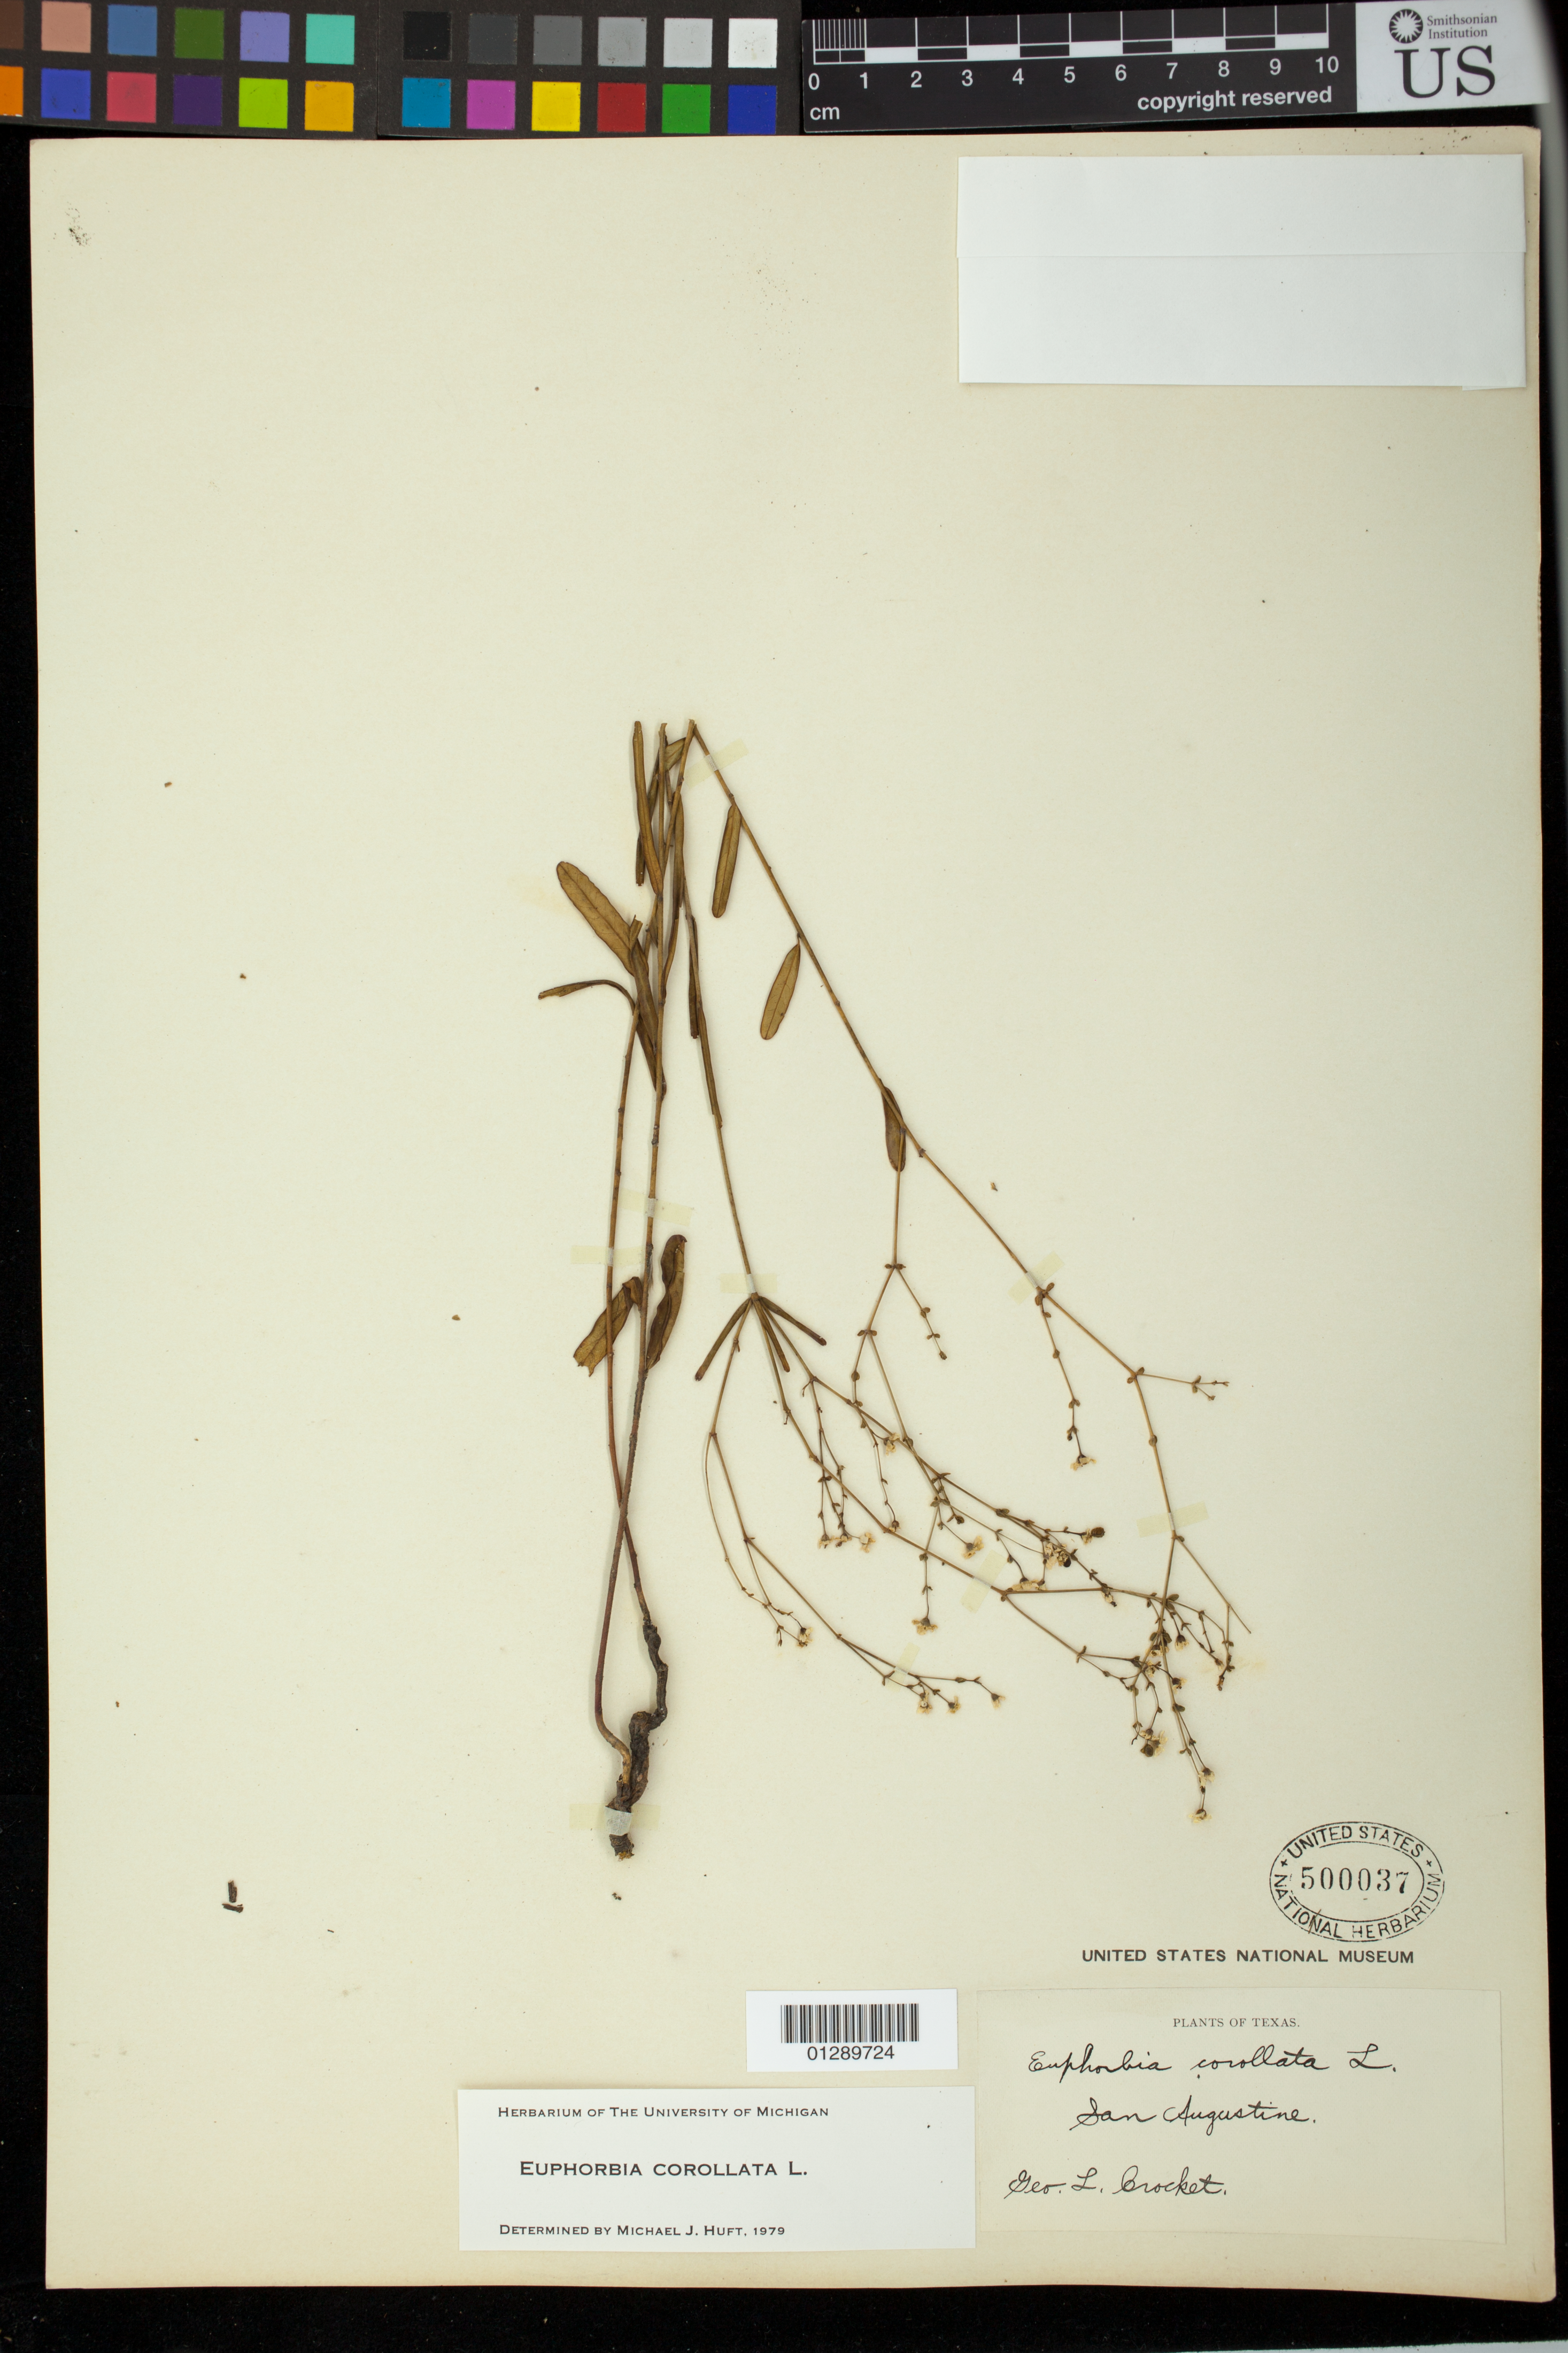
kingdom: Plantae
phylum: Tracheophyta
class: Magnoliopsida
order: Malpighiales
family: Euphorbiaceae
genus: Euphorbia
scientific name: Euphorbia corollata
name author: L.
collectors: G. Crocket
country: United States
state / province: Texas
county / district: San Augustine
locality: San Augustine.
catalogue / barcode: US 500037